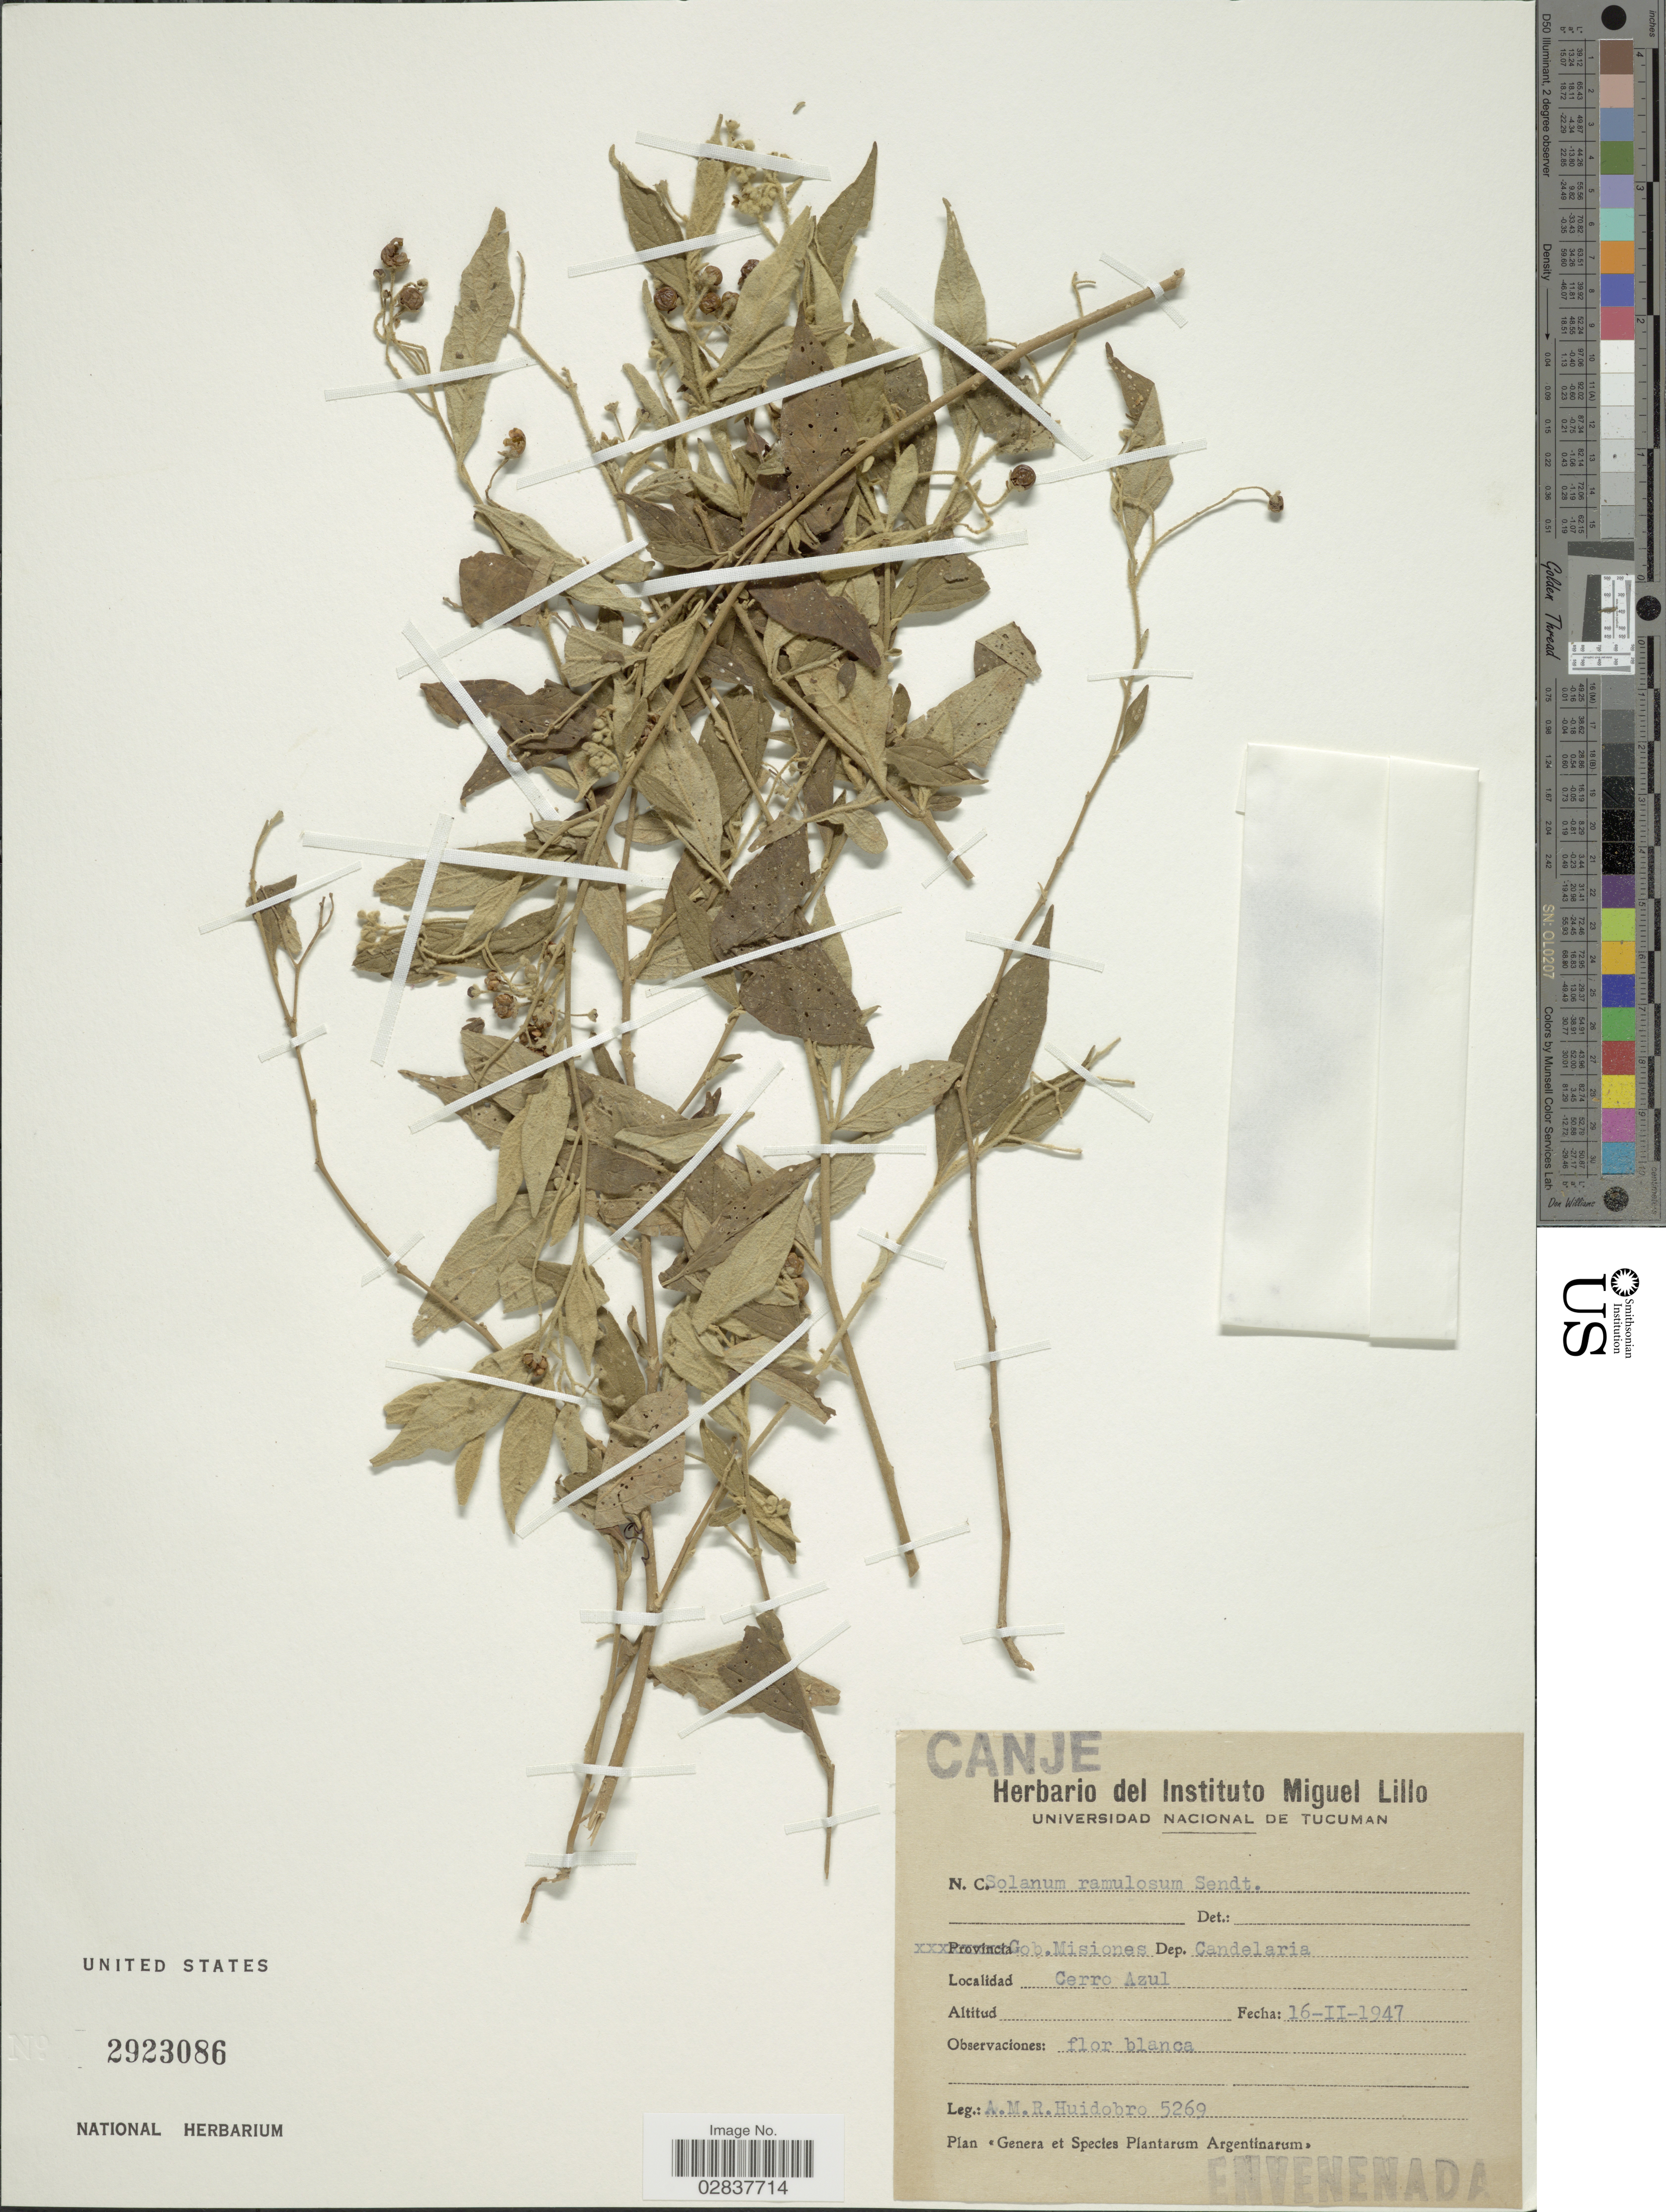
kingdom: Plantae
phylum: Tracheophyta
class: Magnoliopsida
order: Solanales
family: Solanaceae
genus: Solanum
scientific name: Solanum ramulosum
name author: Sendtn.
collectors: A. M. R. Huidobro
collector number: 5269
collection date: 1947-02-16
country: Argentina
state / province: Misiones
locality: Gob. de Misiones. Dep. Candelaria, Cerro Azul.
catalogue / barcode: US 2923086